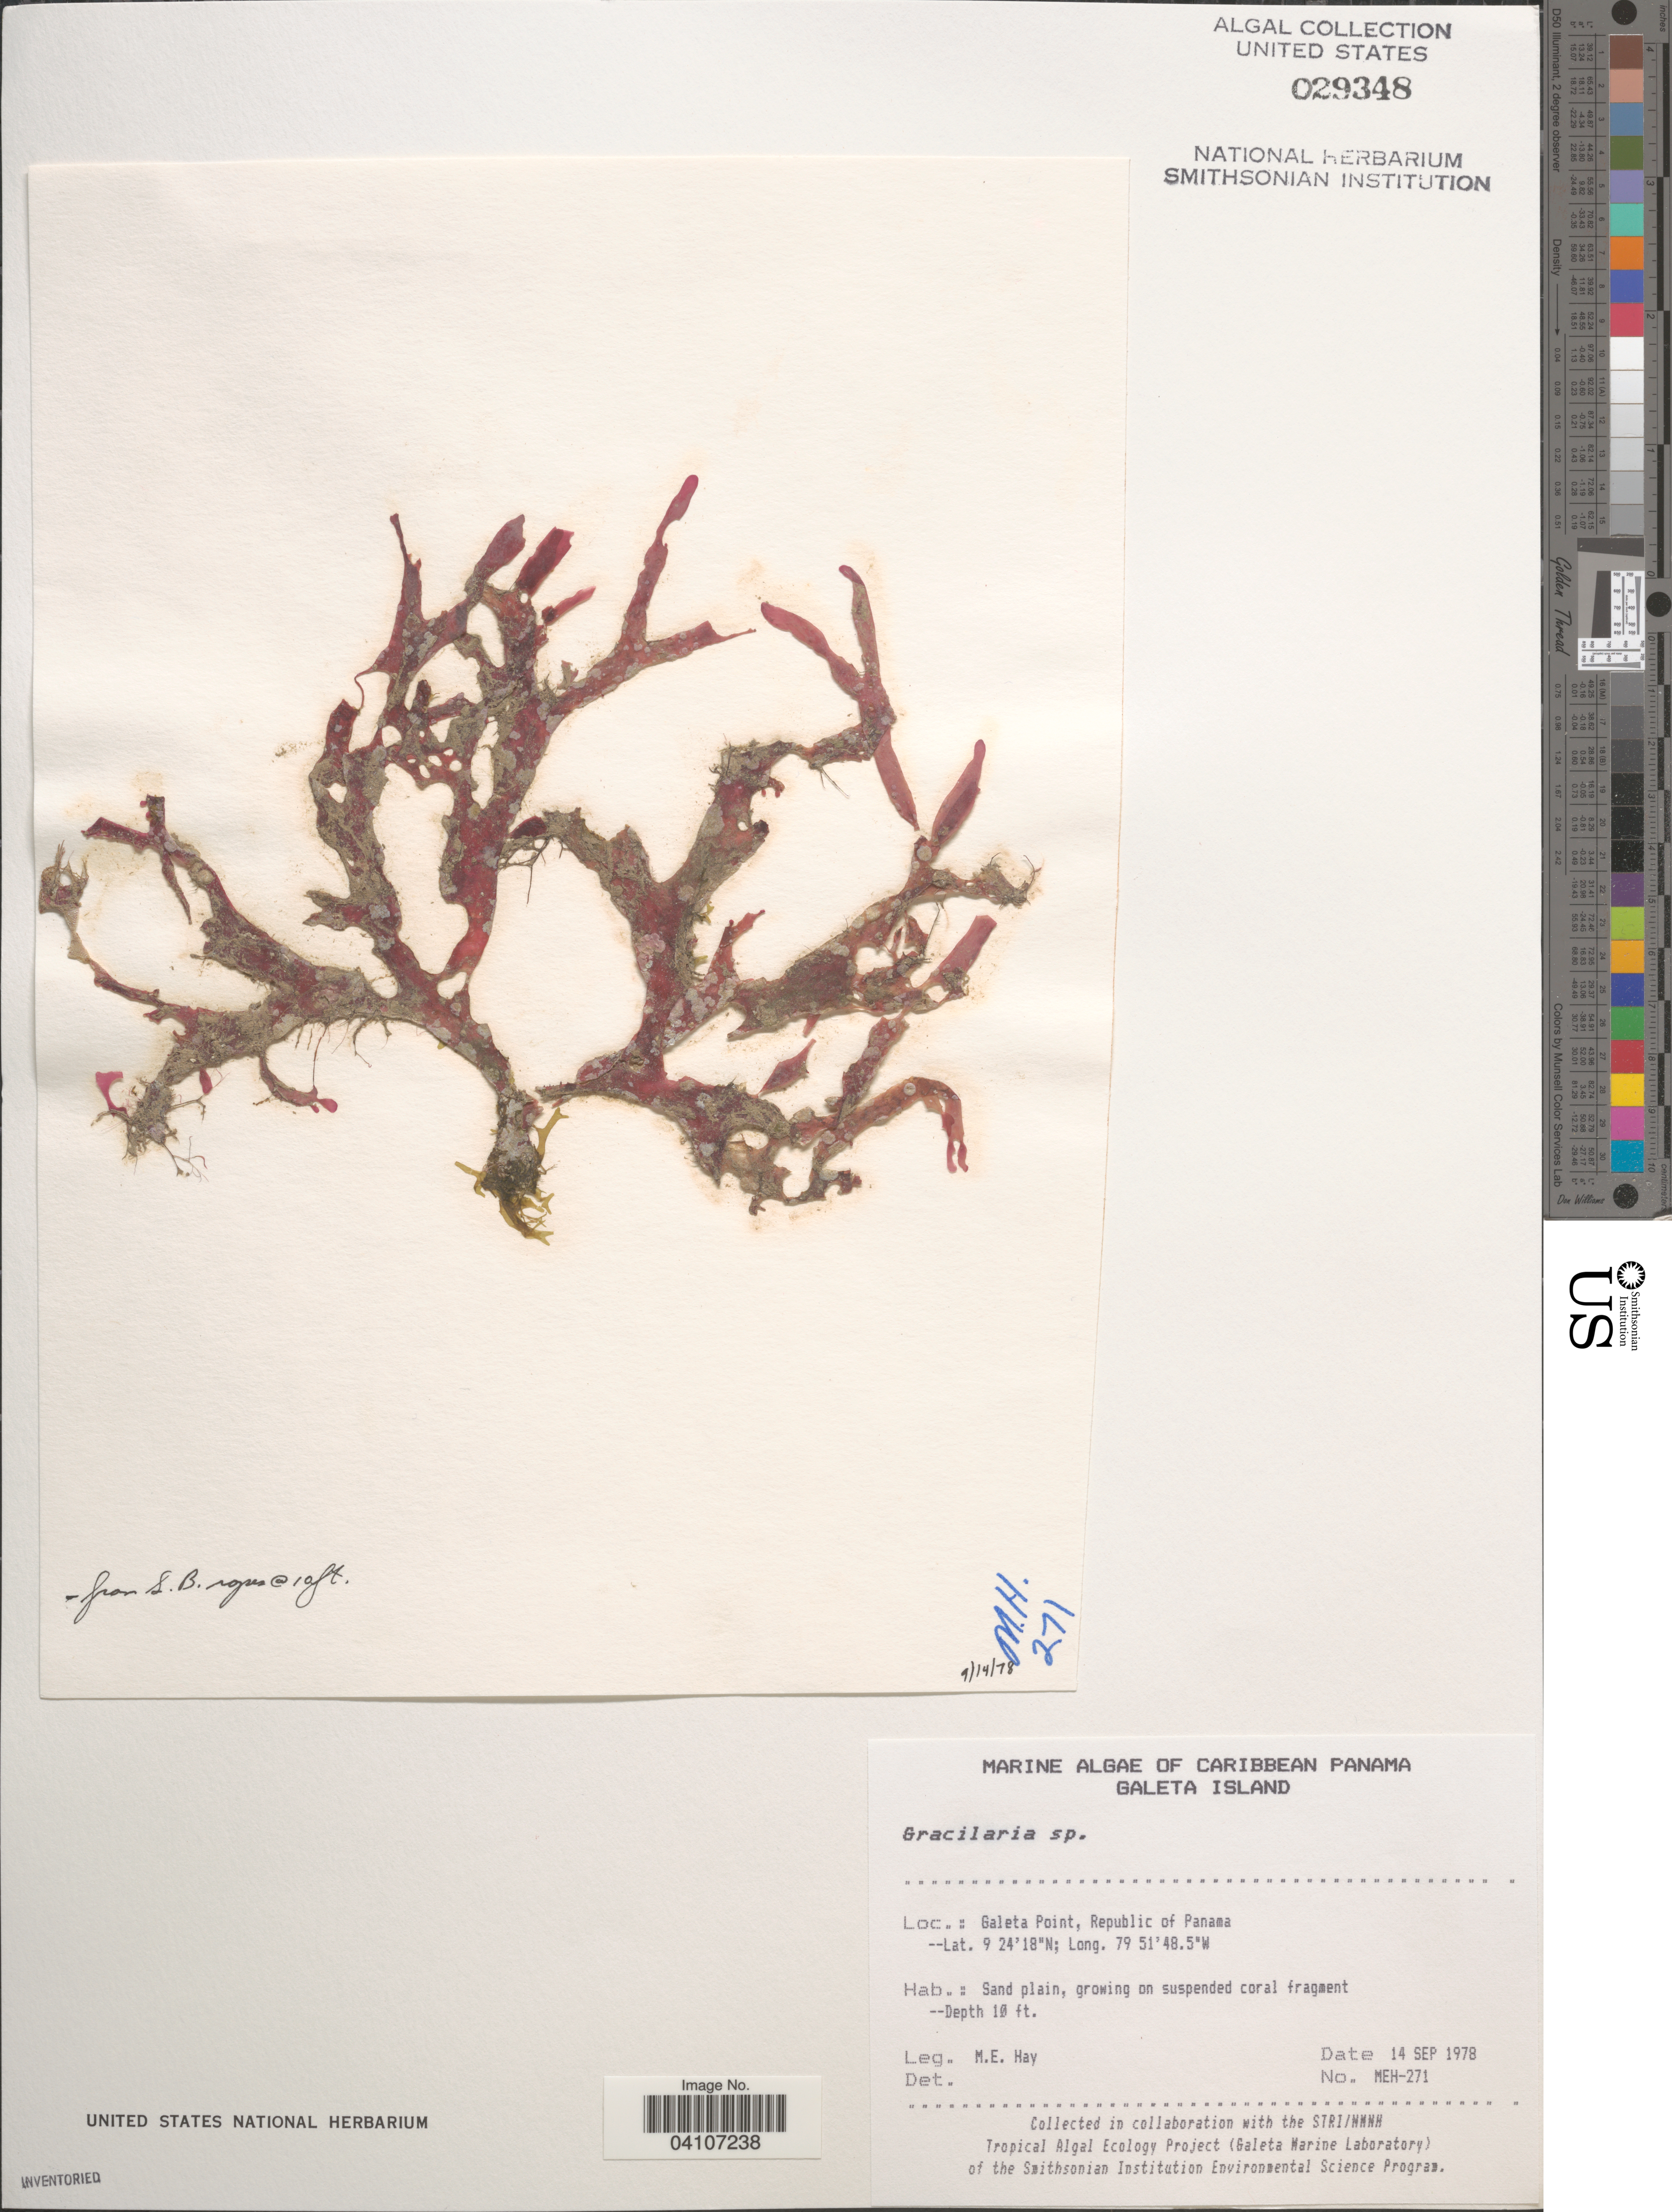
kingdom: Plantae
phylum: Rhodophyta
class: Florideophyceae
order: Gracilariales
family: Gracilariaceae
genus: Gracilaria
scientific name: Gracilaria sp.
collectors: M. E. Hay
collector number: MEH-271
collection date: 1978-09-14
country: Panama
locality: Caribbean Panama. Galeta Island. Galeta Point, Republic of Panama.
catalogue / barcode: US 29348